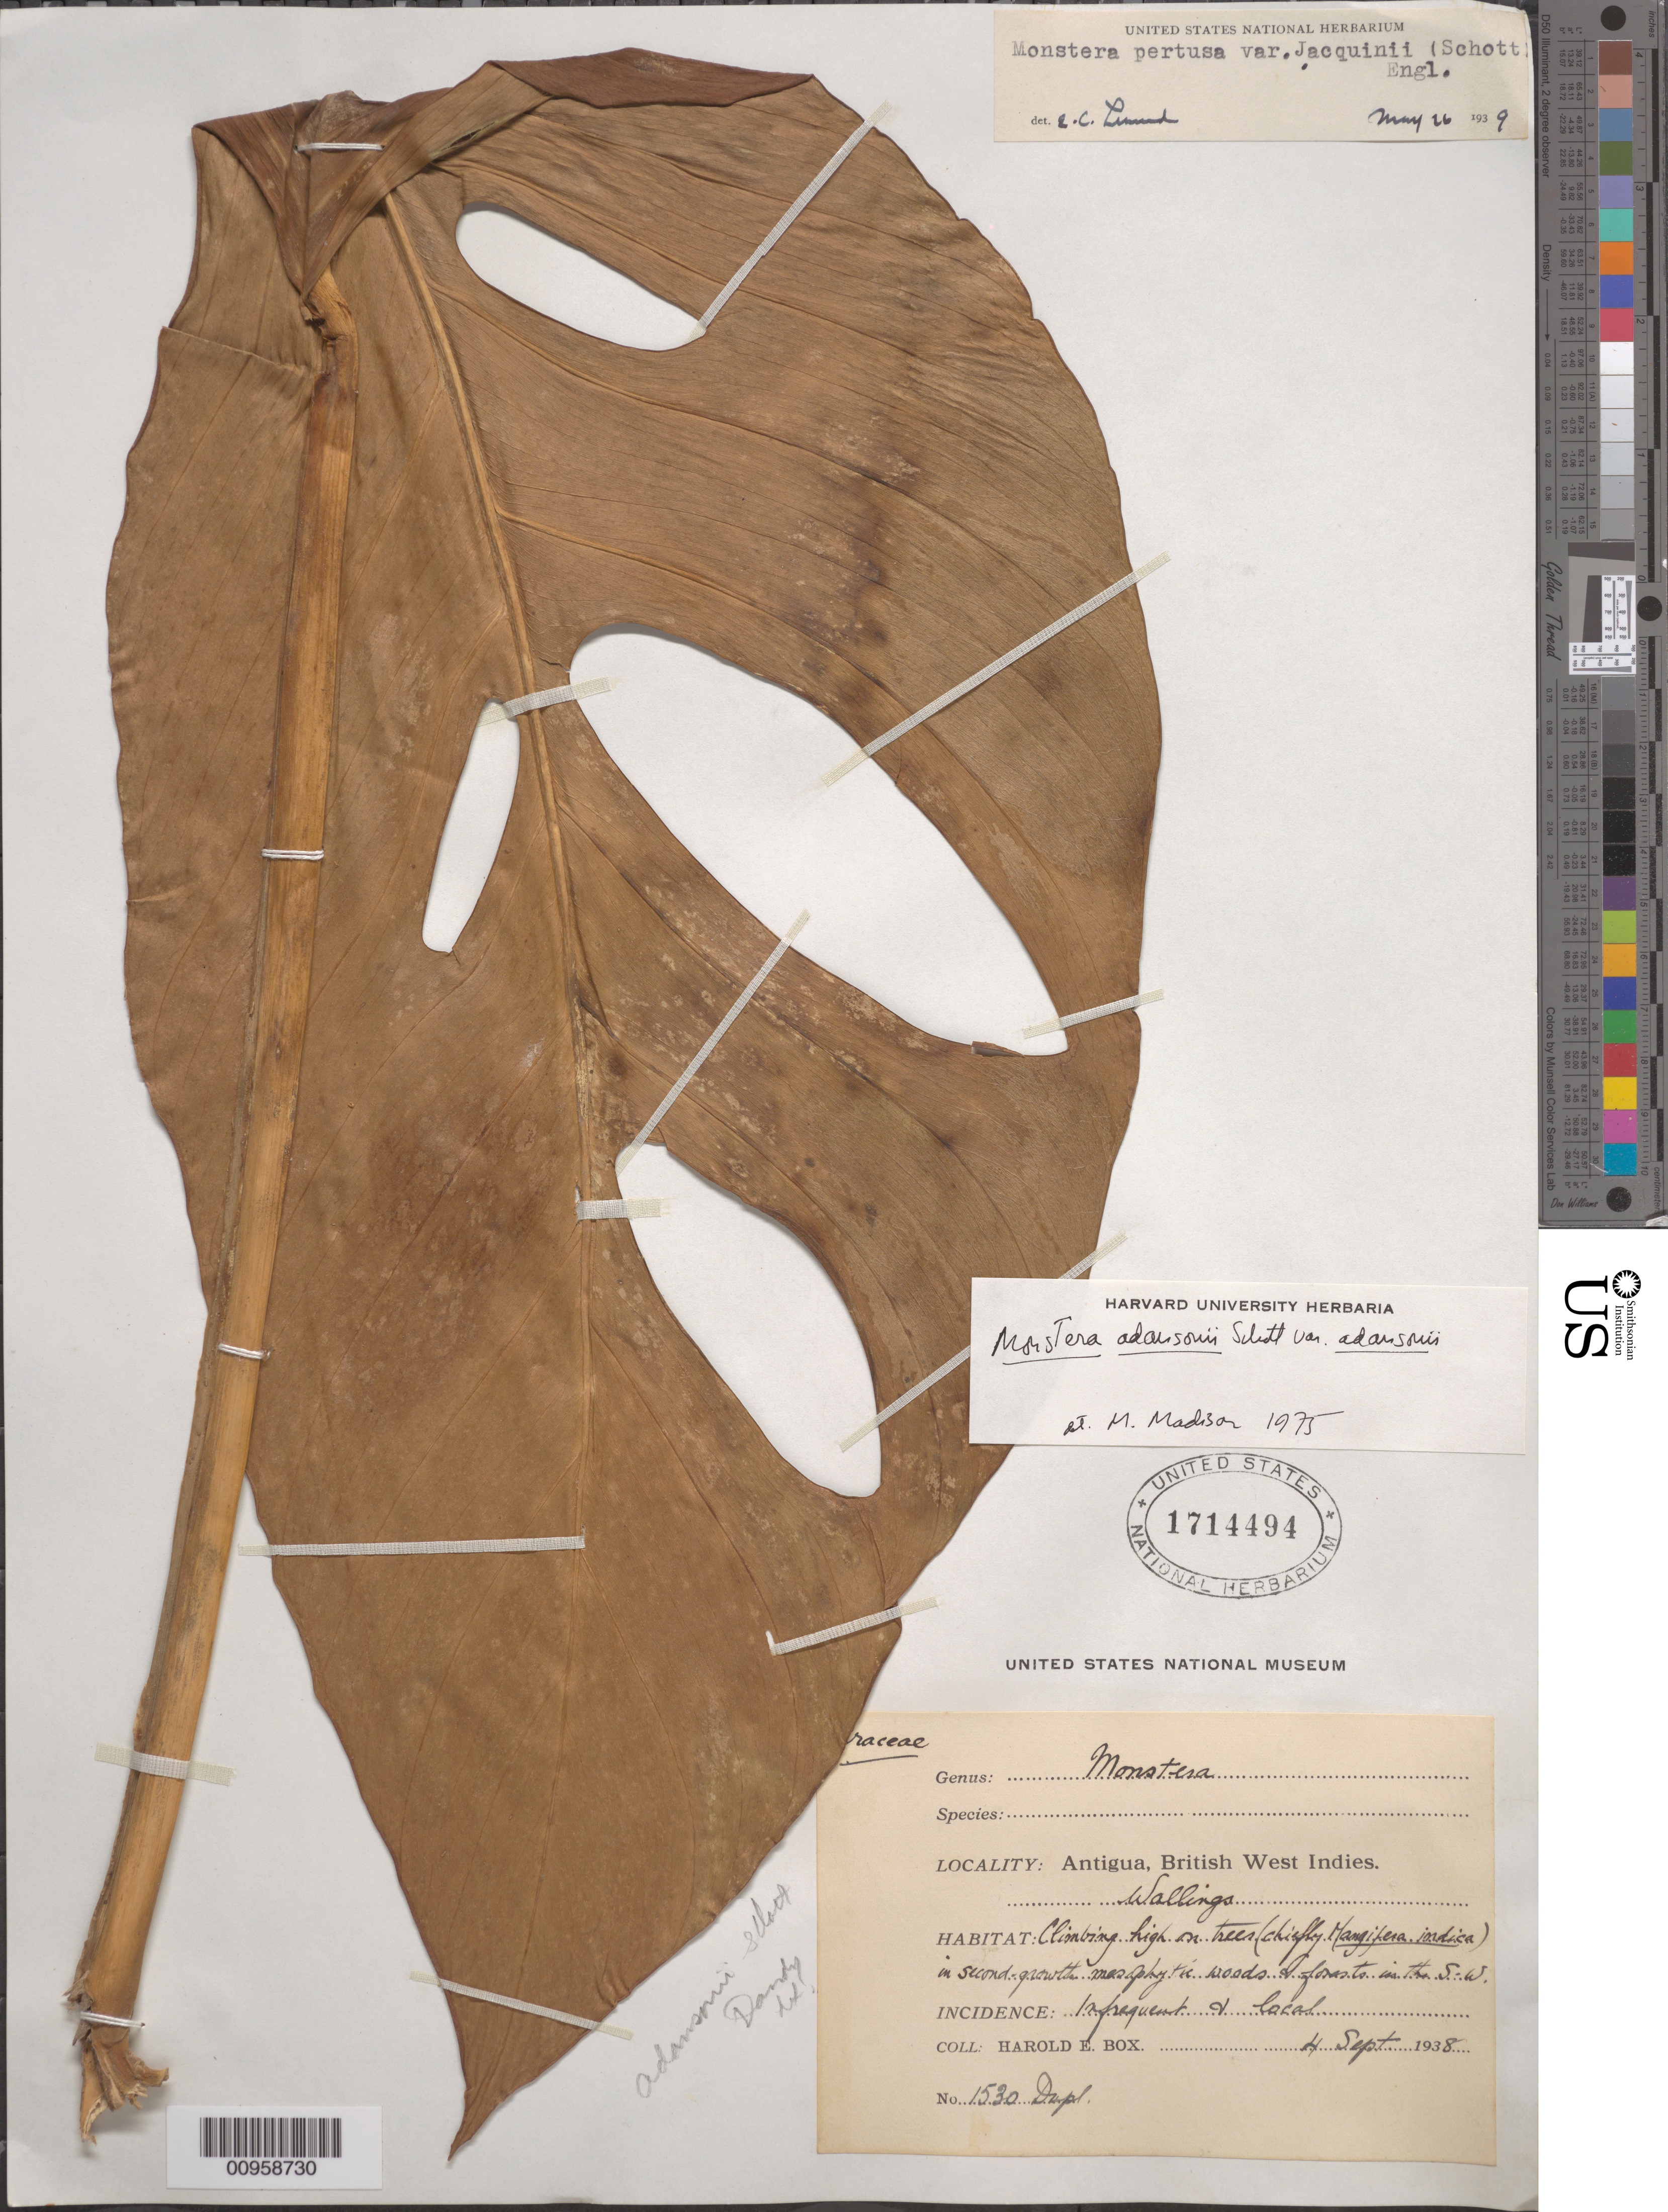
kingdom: Plantae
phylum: Tracheophyta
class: Liliopsida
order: Alismatales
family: Araceae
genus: Monstera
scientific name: Monstera adansonii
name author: Schott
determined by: Madison, Michael T.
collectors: H. E. Box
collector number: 1530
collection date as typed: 04 Sep 1938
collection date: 1938-09-04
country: Antigua and Barbuda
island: Antigua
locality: Wallings, SW (Volcanic) Districts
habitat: Climbing high on trees (chiefly Mangifera indica) in second growth mesophytic woods and forests. Infrequent and local.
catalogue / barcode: US 1714494